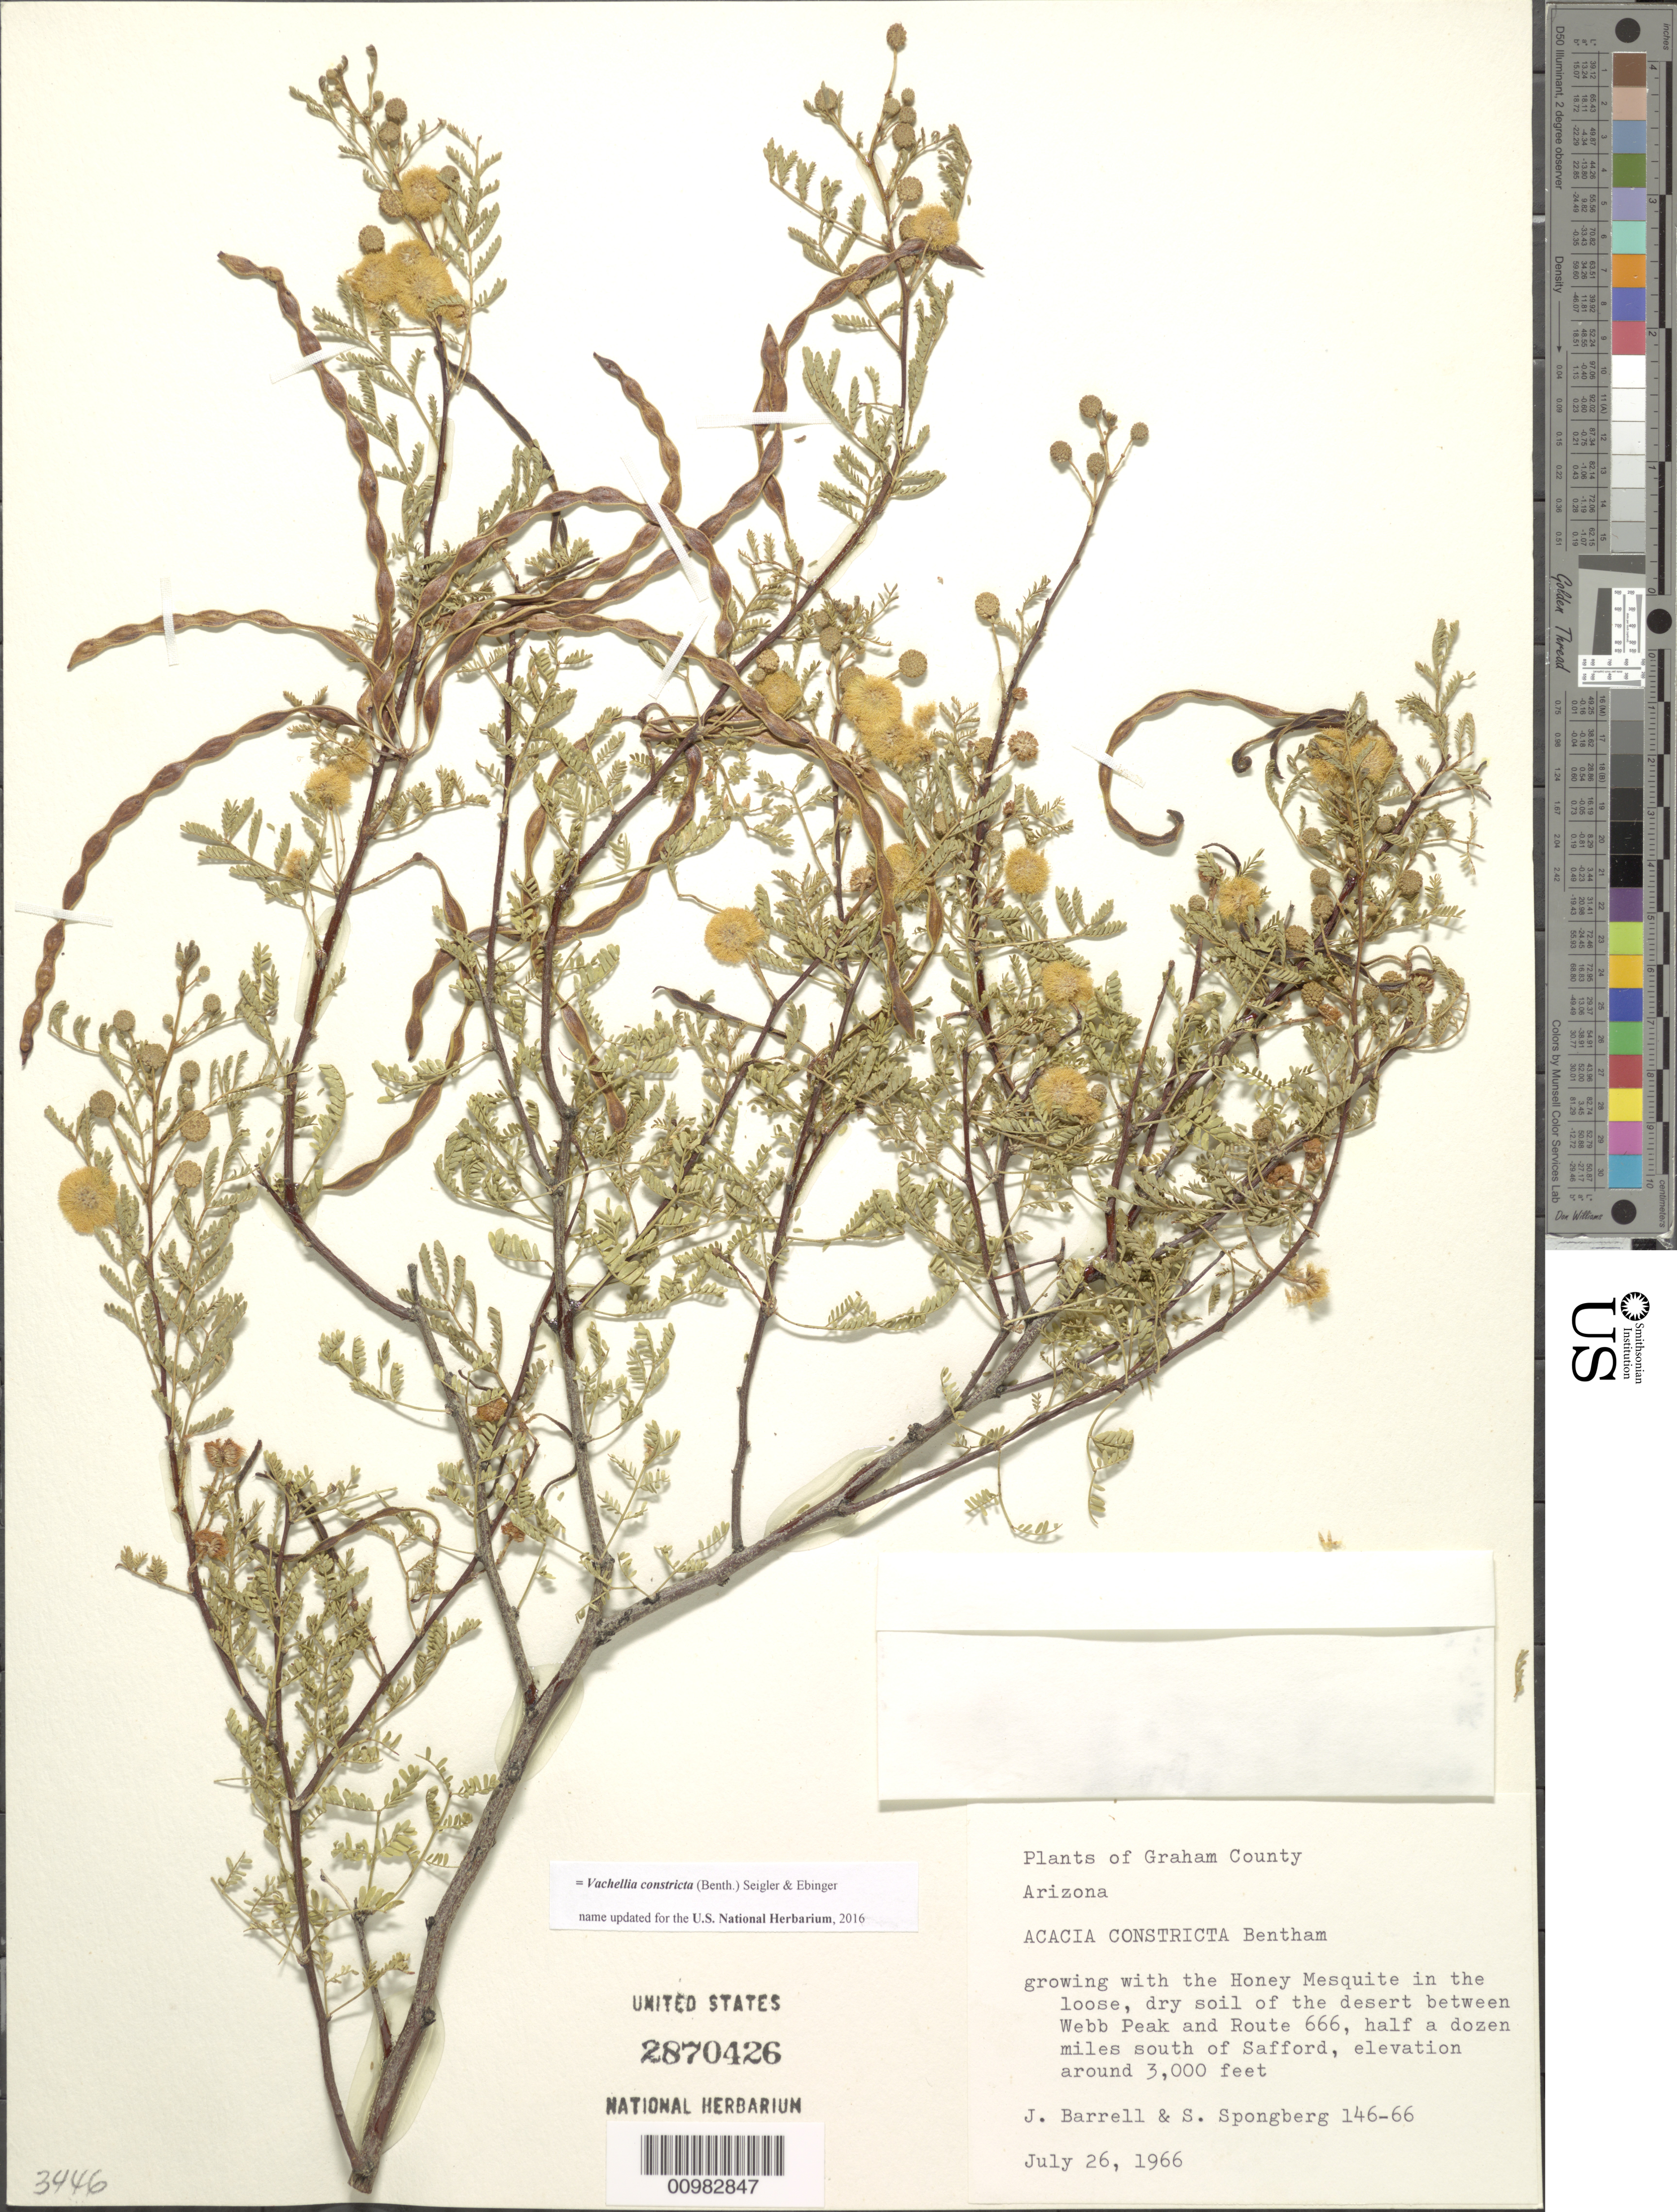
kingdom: Plantae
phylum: Tracheophyta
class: Magnoliopsida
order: Fabales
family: Fabaceae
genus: Vachellia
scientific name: Vachellia constricta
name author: (Benth.) Seigler & Ebinger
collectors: J. Barrell & S. A.Spongberg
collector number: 146-66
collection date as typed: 26 Jul 1966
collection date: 1966-07-26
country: United States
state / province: Arizona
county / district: Graham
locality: Growing with the Honey Mesquite in the loose, dry soil of the desert between Webb Peak and Route 666, half a dozen miles south of Safford.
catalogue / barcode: US 2870426